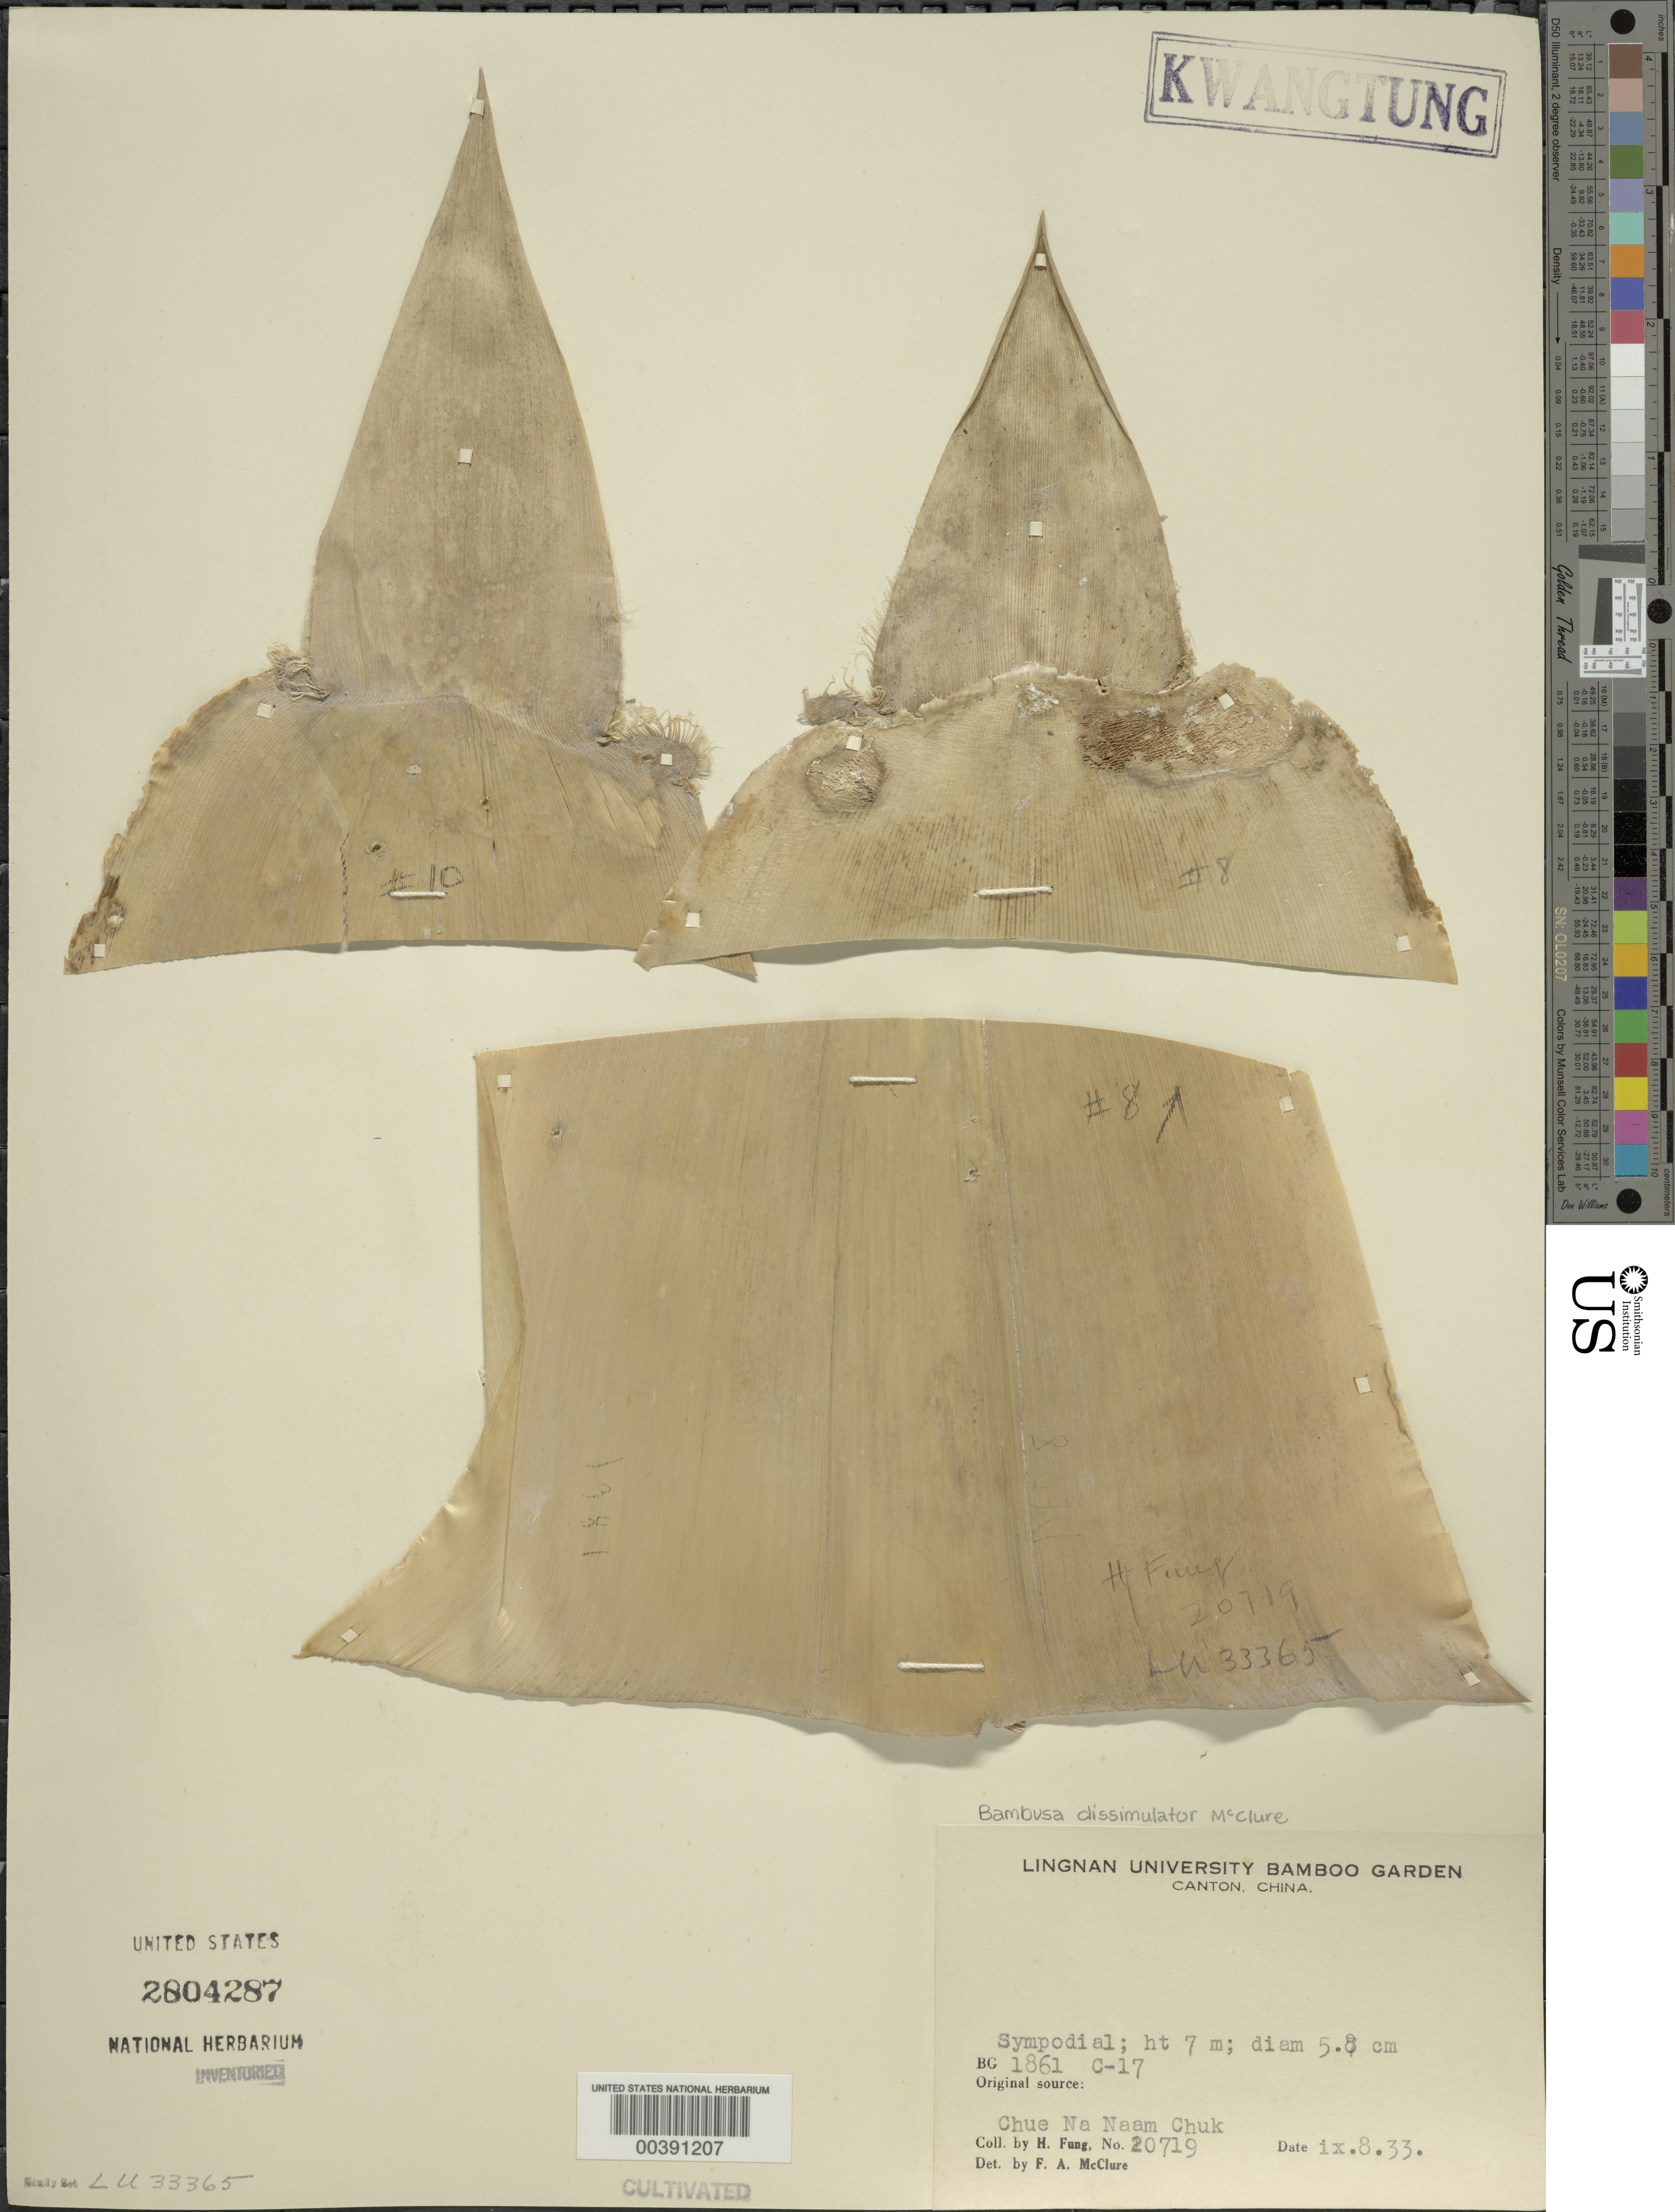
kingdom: Plantae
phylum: Tracheophyta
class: Liliopsida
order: Poales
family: Poaceae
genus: Bambusa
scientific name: Bambusa dissimulator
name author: McClure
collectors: H. L. Fung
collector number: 20719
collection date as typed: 08 Sep 1933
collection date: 1933-09-08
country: China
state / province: Guangdong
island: Honam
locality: Lingnan University Bamboo Garden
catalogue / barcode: US 2804287